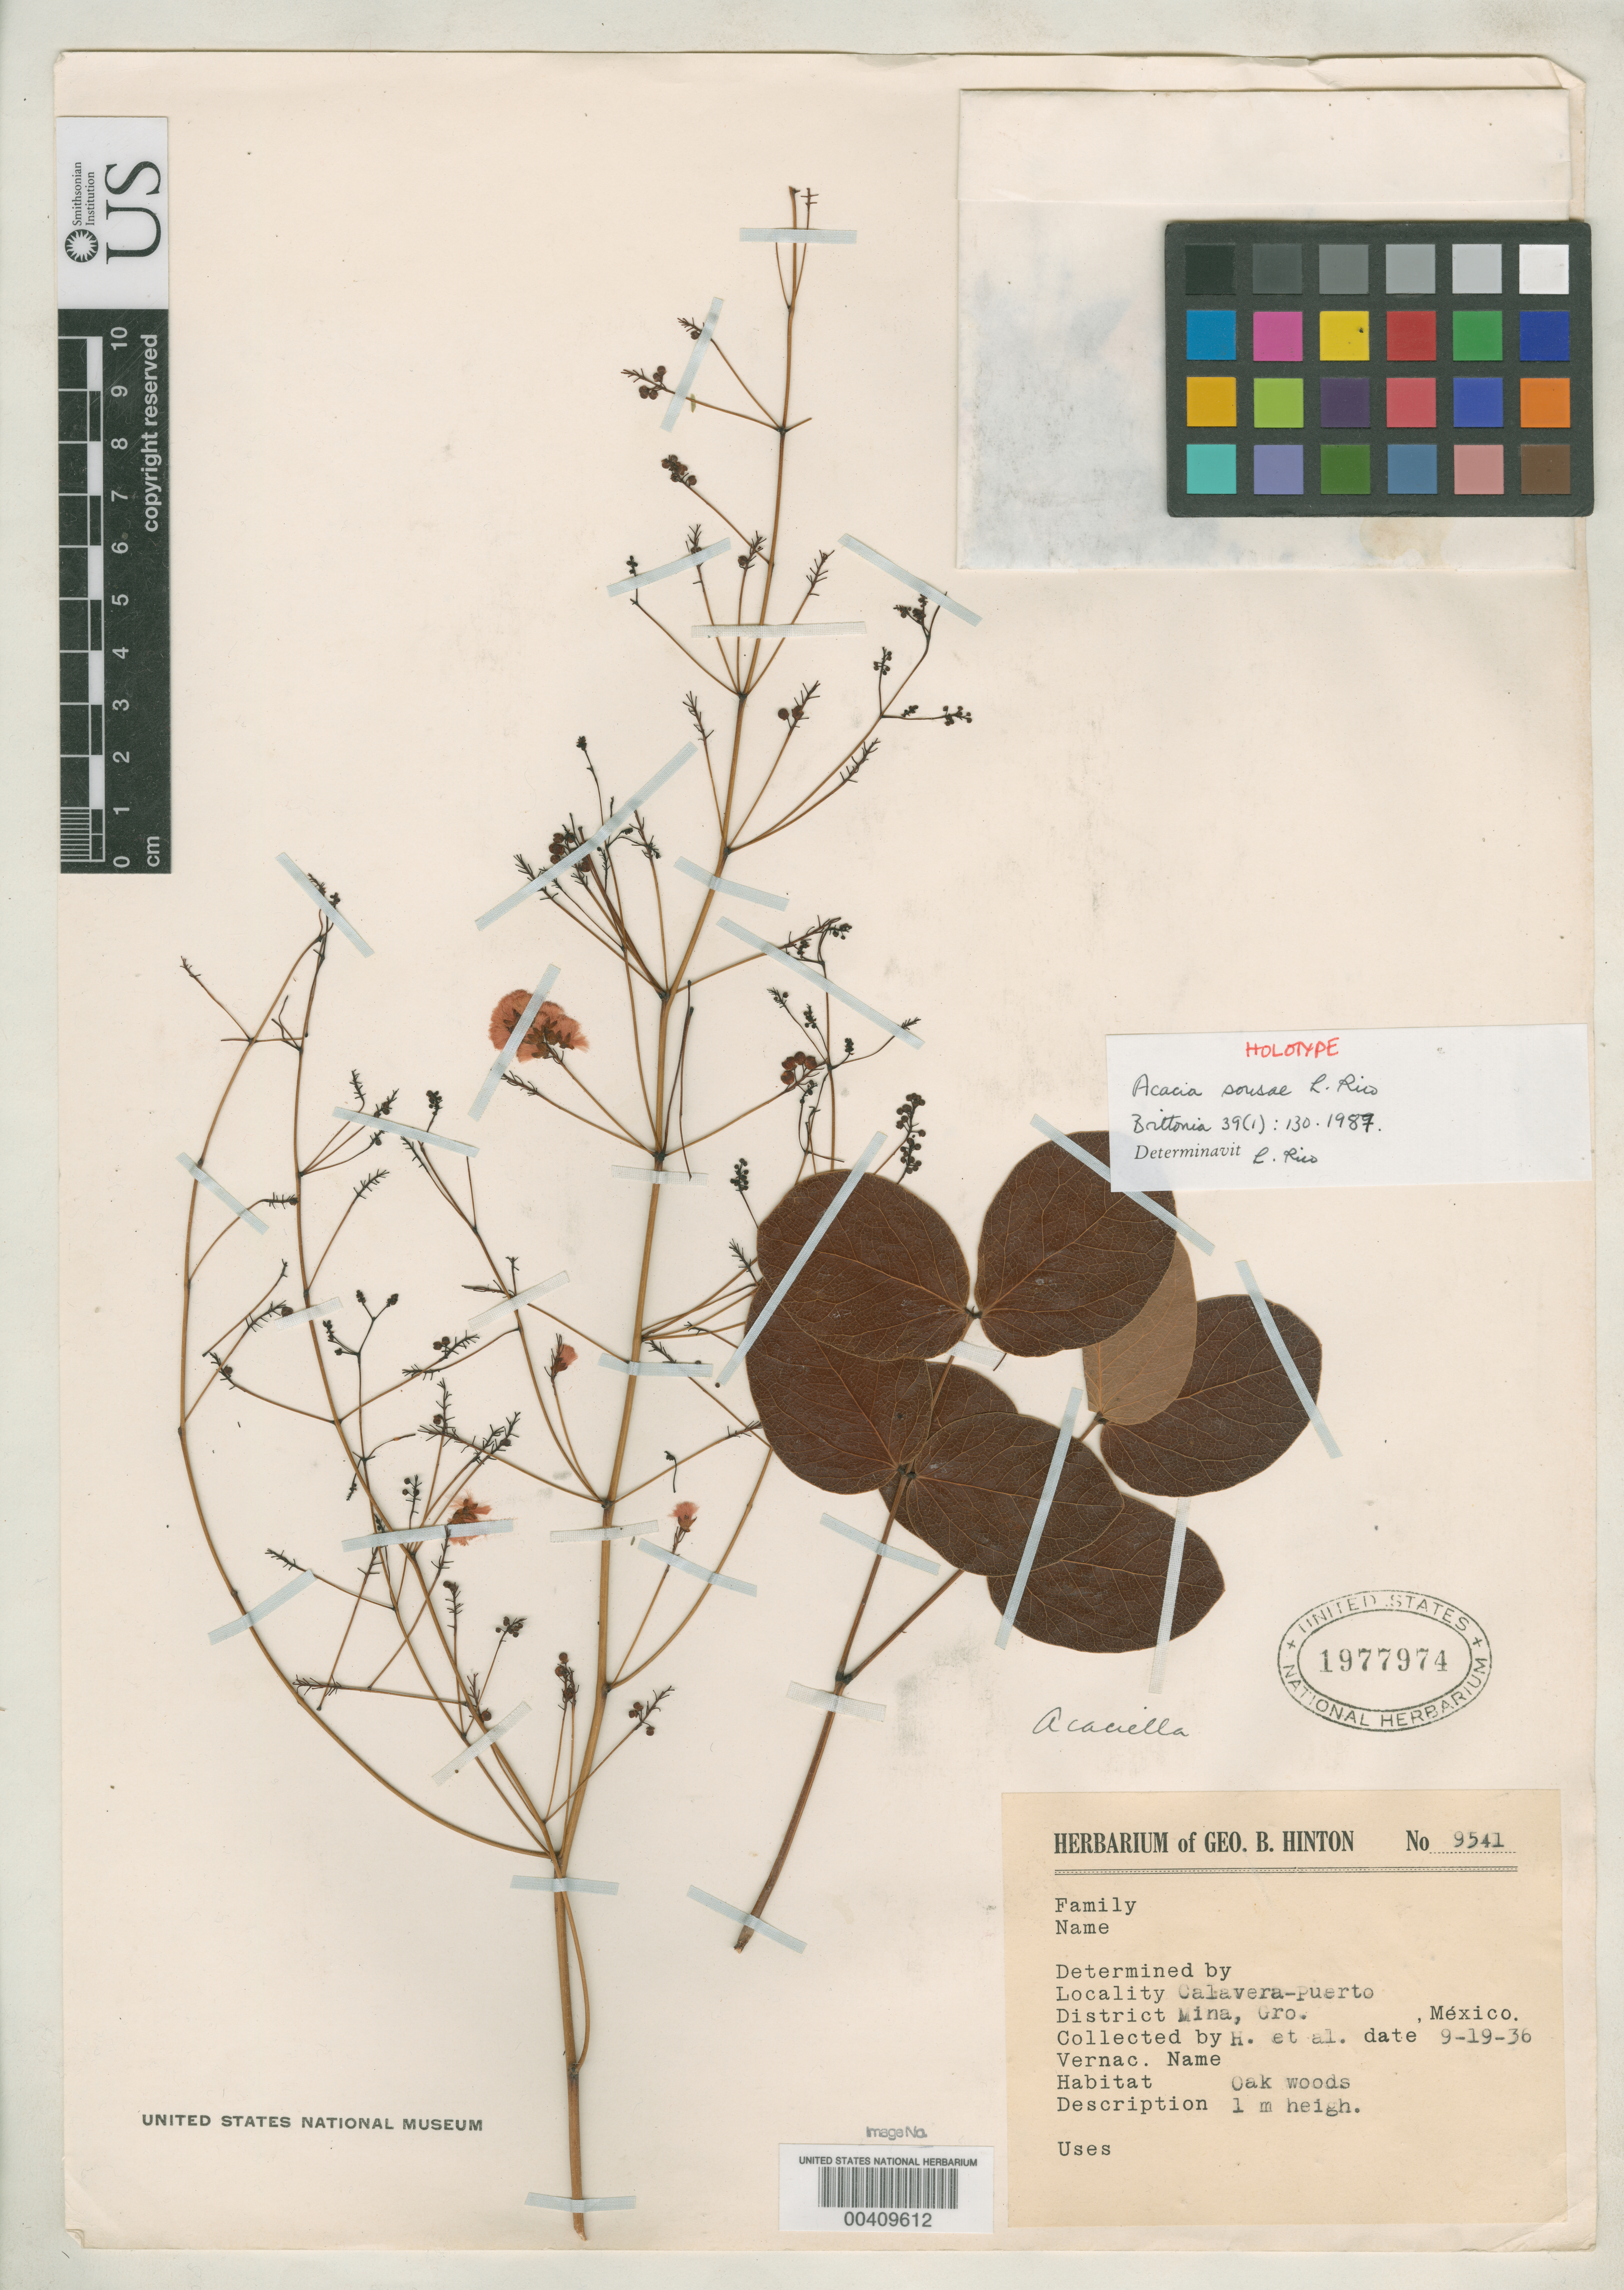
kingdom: Plantae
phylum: Tracheophyta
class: Magnoliopsida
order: Fabales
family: Fabaceae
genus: Acacia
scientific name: Acacia sousae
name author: L. Rico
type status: Holotype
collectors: G. B. Hinton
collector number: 9541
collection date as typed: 19 Sep 1936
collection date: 1936-09-19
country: Mexico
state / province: Guerrero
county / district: Mina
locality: Calavera-Puerto.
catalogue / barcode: US 1977974